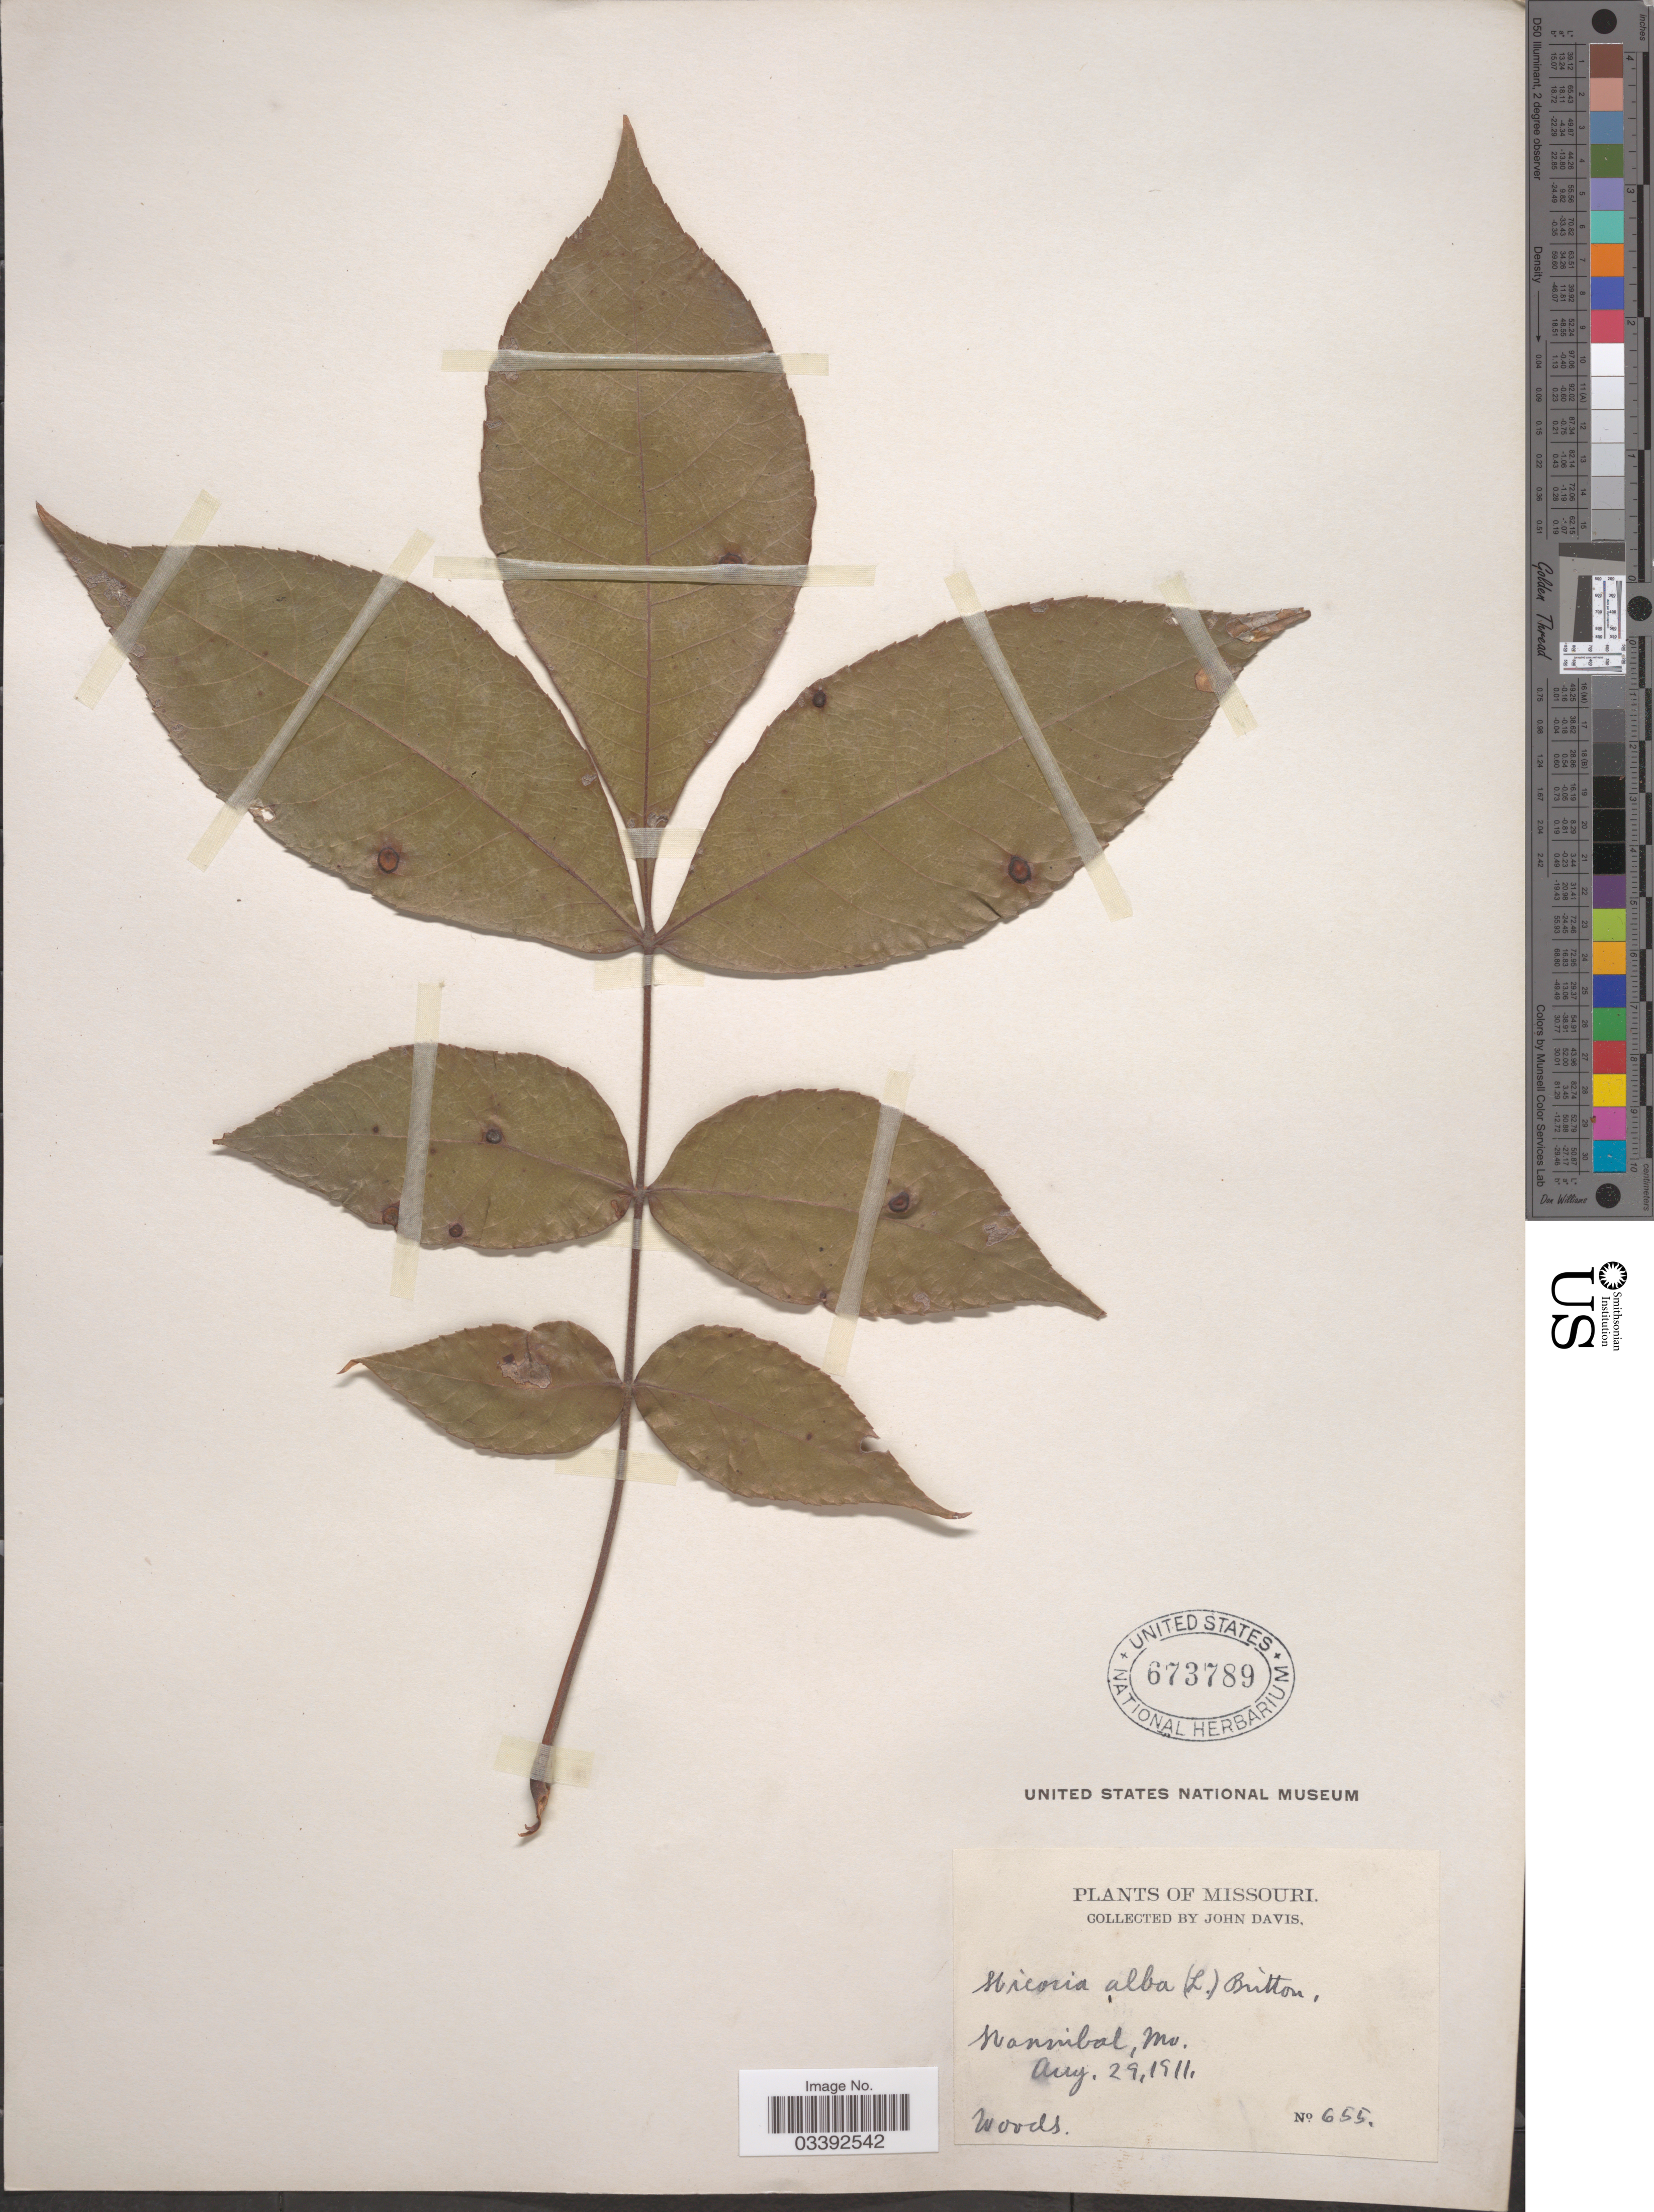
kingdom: Plantae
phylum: Tracheophyta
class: Magnoliopsida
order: Fagales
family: Juglandaceae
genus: Carya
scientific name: Carya tomentosa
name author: (Lam.) Nutt.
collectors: J. Davis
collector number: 655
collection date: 1911-08-29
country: United States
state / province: Missouri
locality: Hannibal.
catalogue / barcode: US 673789